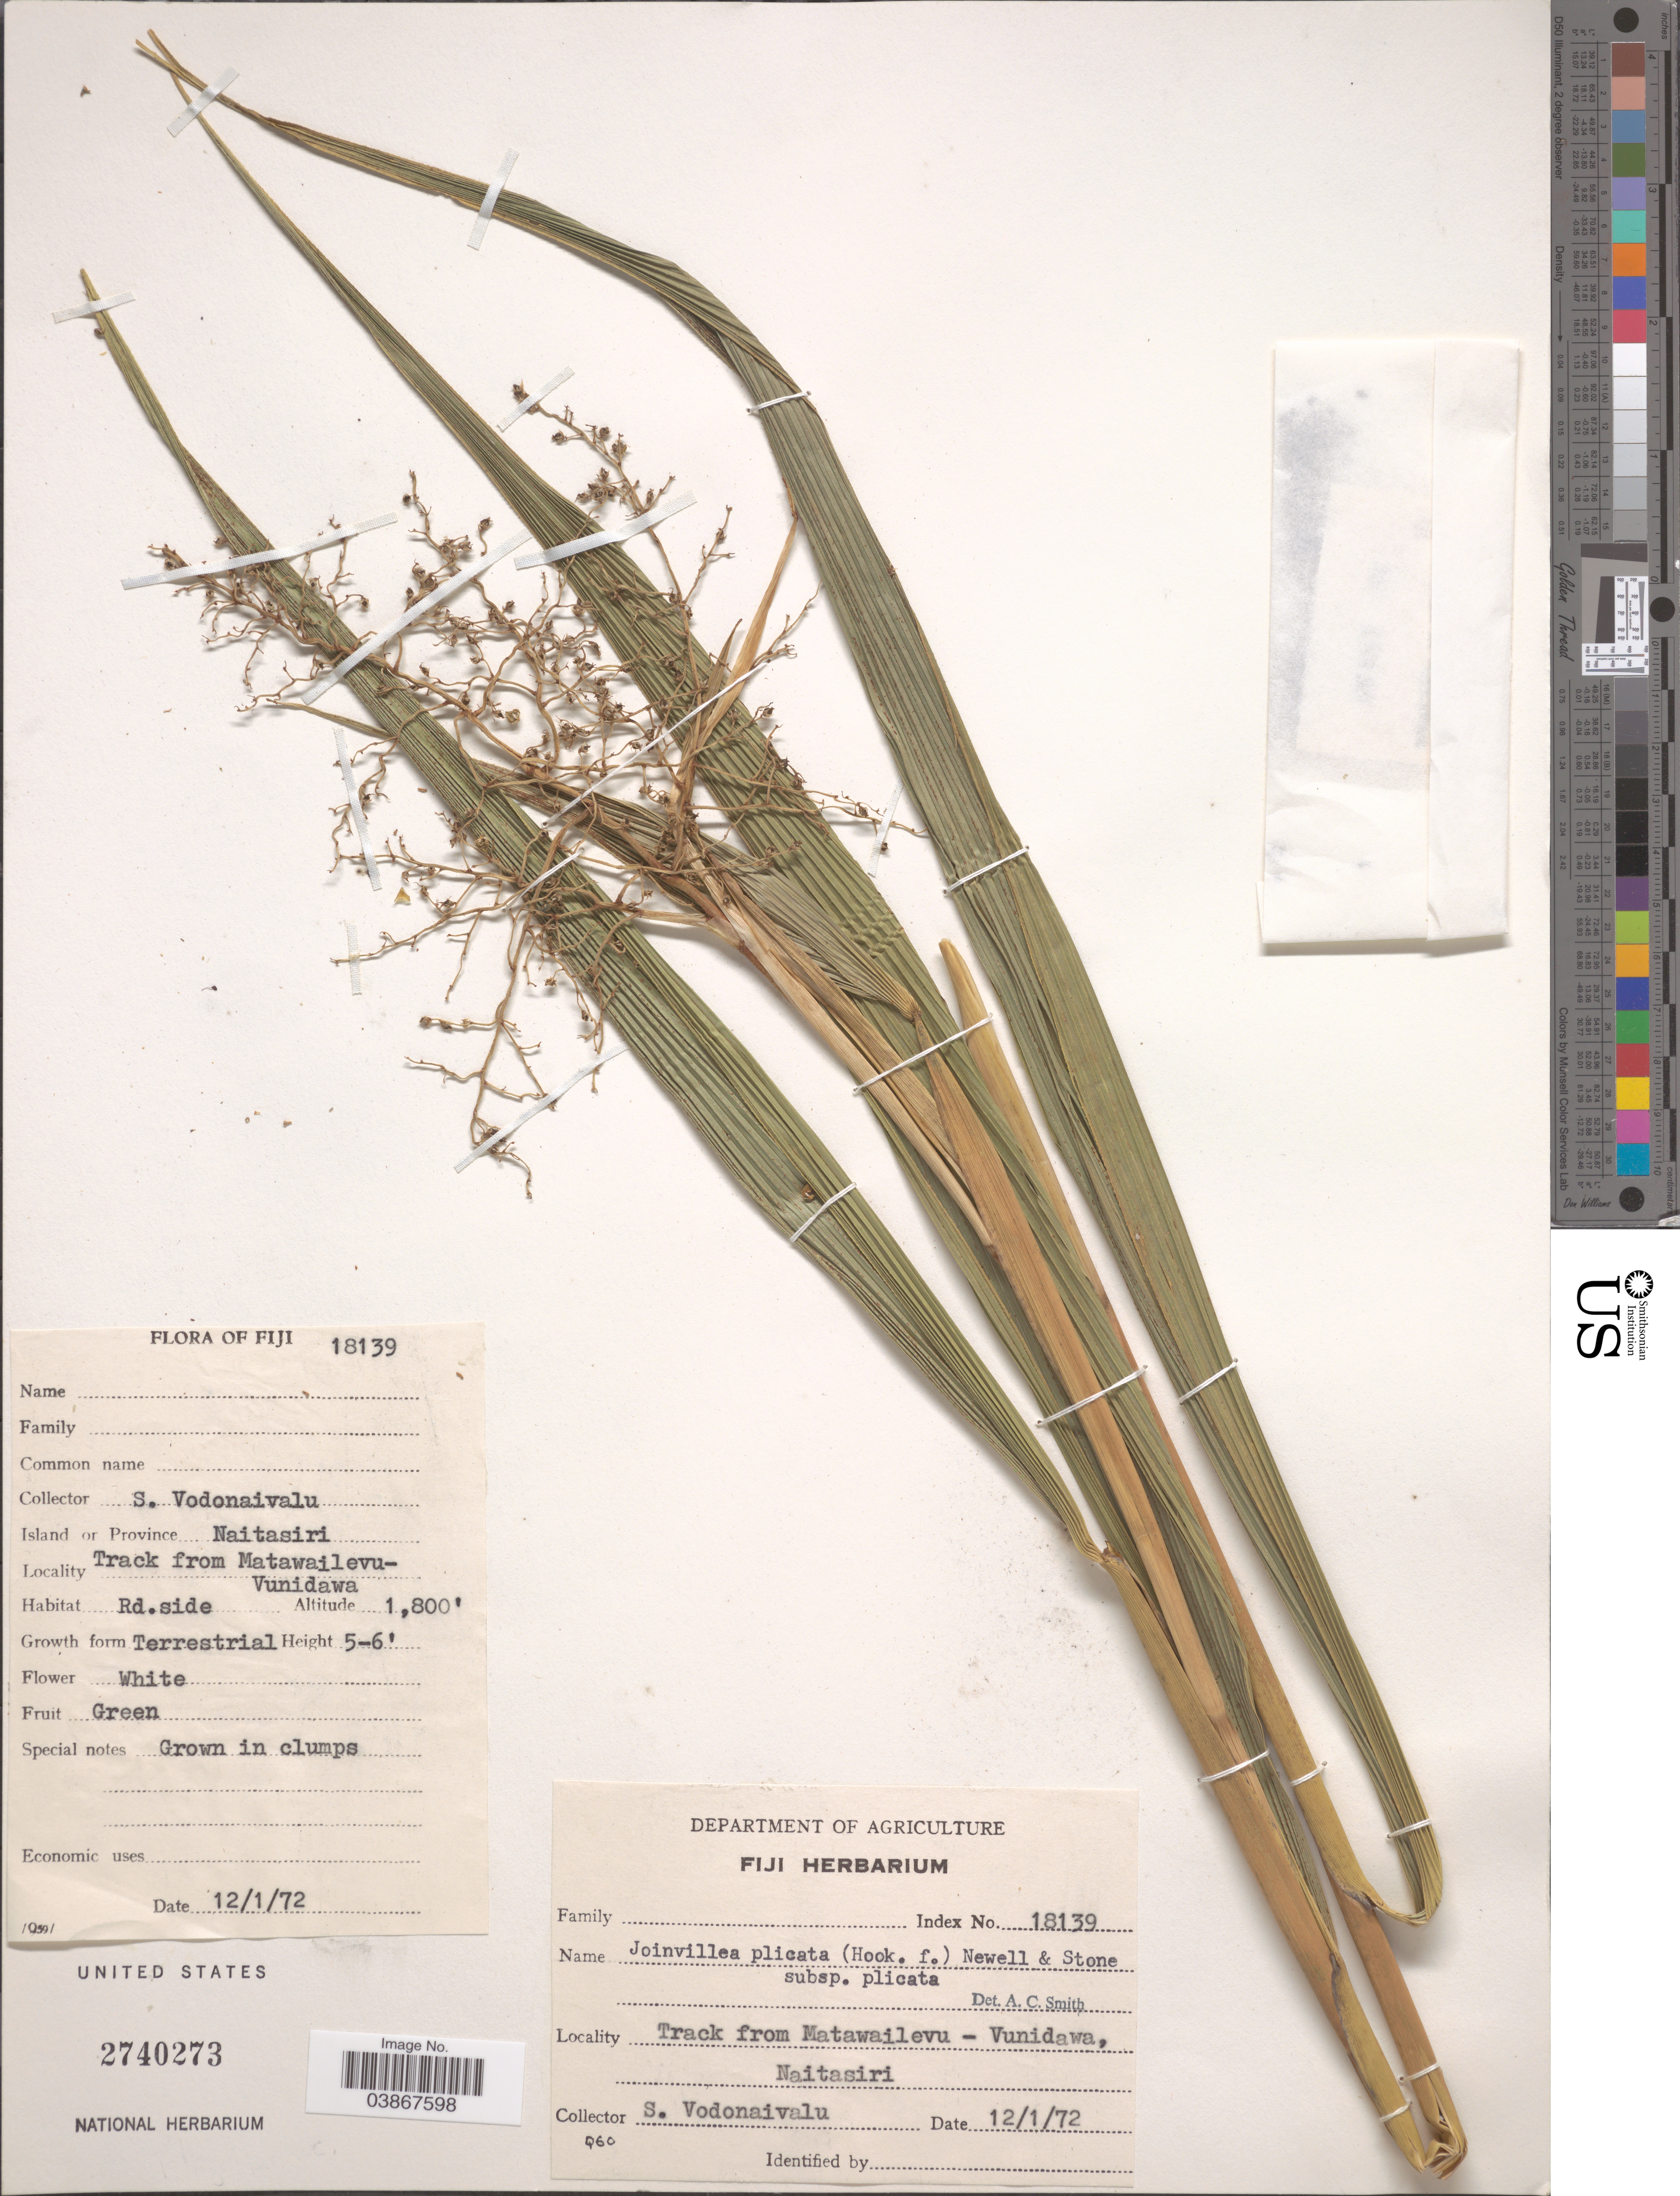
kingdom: Plantae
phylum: Tracheophyta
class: Liliopsida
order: Poales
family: Joinvilleaceae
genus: Joinvillea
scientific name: Joinvillea plicata subsp. plicata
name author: (Hook. f.) Newell & B.C. Stone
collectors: S. Vodonaivalu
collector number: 18139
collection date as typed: Transcribed d/m/y: 12/1/72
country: Fiji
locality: Island or Province Naitasiri. Track from Matawailevu-Vunidawa.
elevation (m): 549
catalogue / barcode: US 2740273